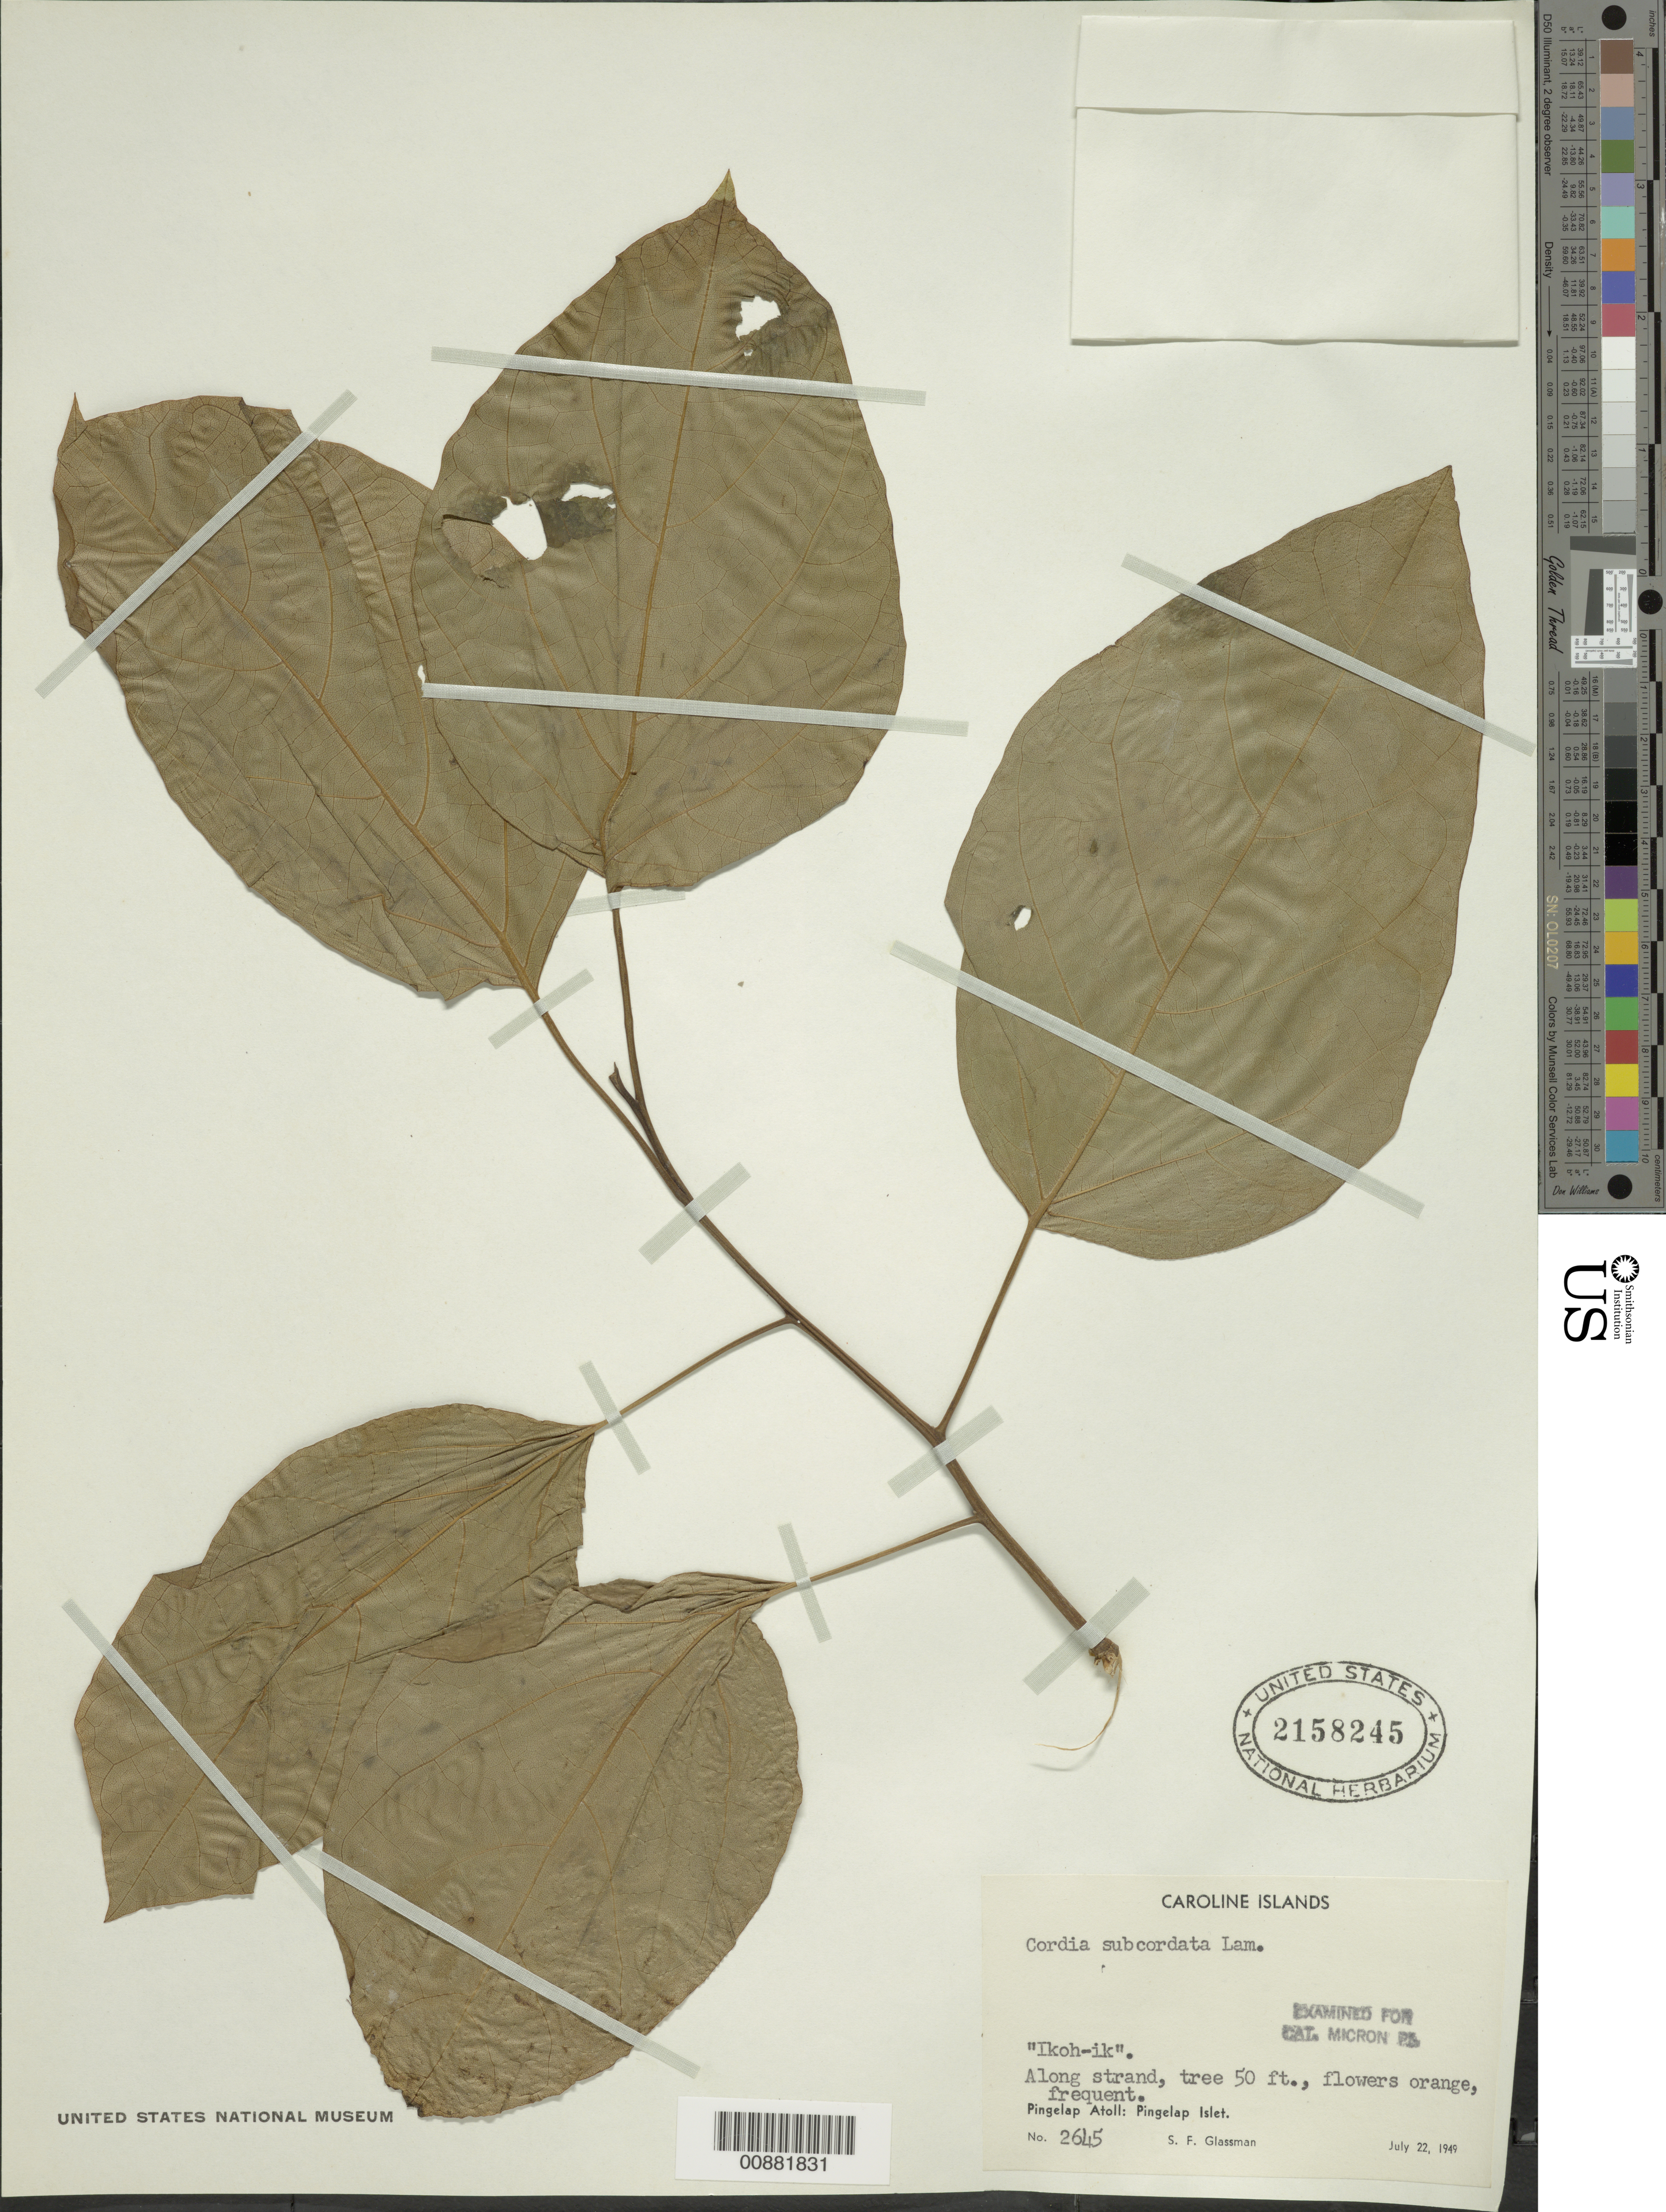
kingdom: Plantae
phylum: Tracheophyta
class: Magnoliopsida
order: Boraginales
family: Cordiaceae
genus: Cordia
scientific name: Cordia subcordata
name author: Lam.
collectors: S. F. Glassman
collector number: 2645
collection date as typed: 22 Jul 1949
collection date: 1949-07-22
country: Micronesia, Federated States of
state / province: Pohnpei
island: Pingelap Atoll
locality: Pingelap Islet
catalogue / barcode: US 2158245